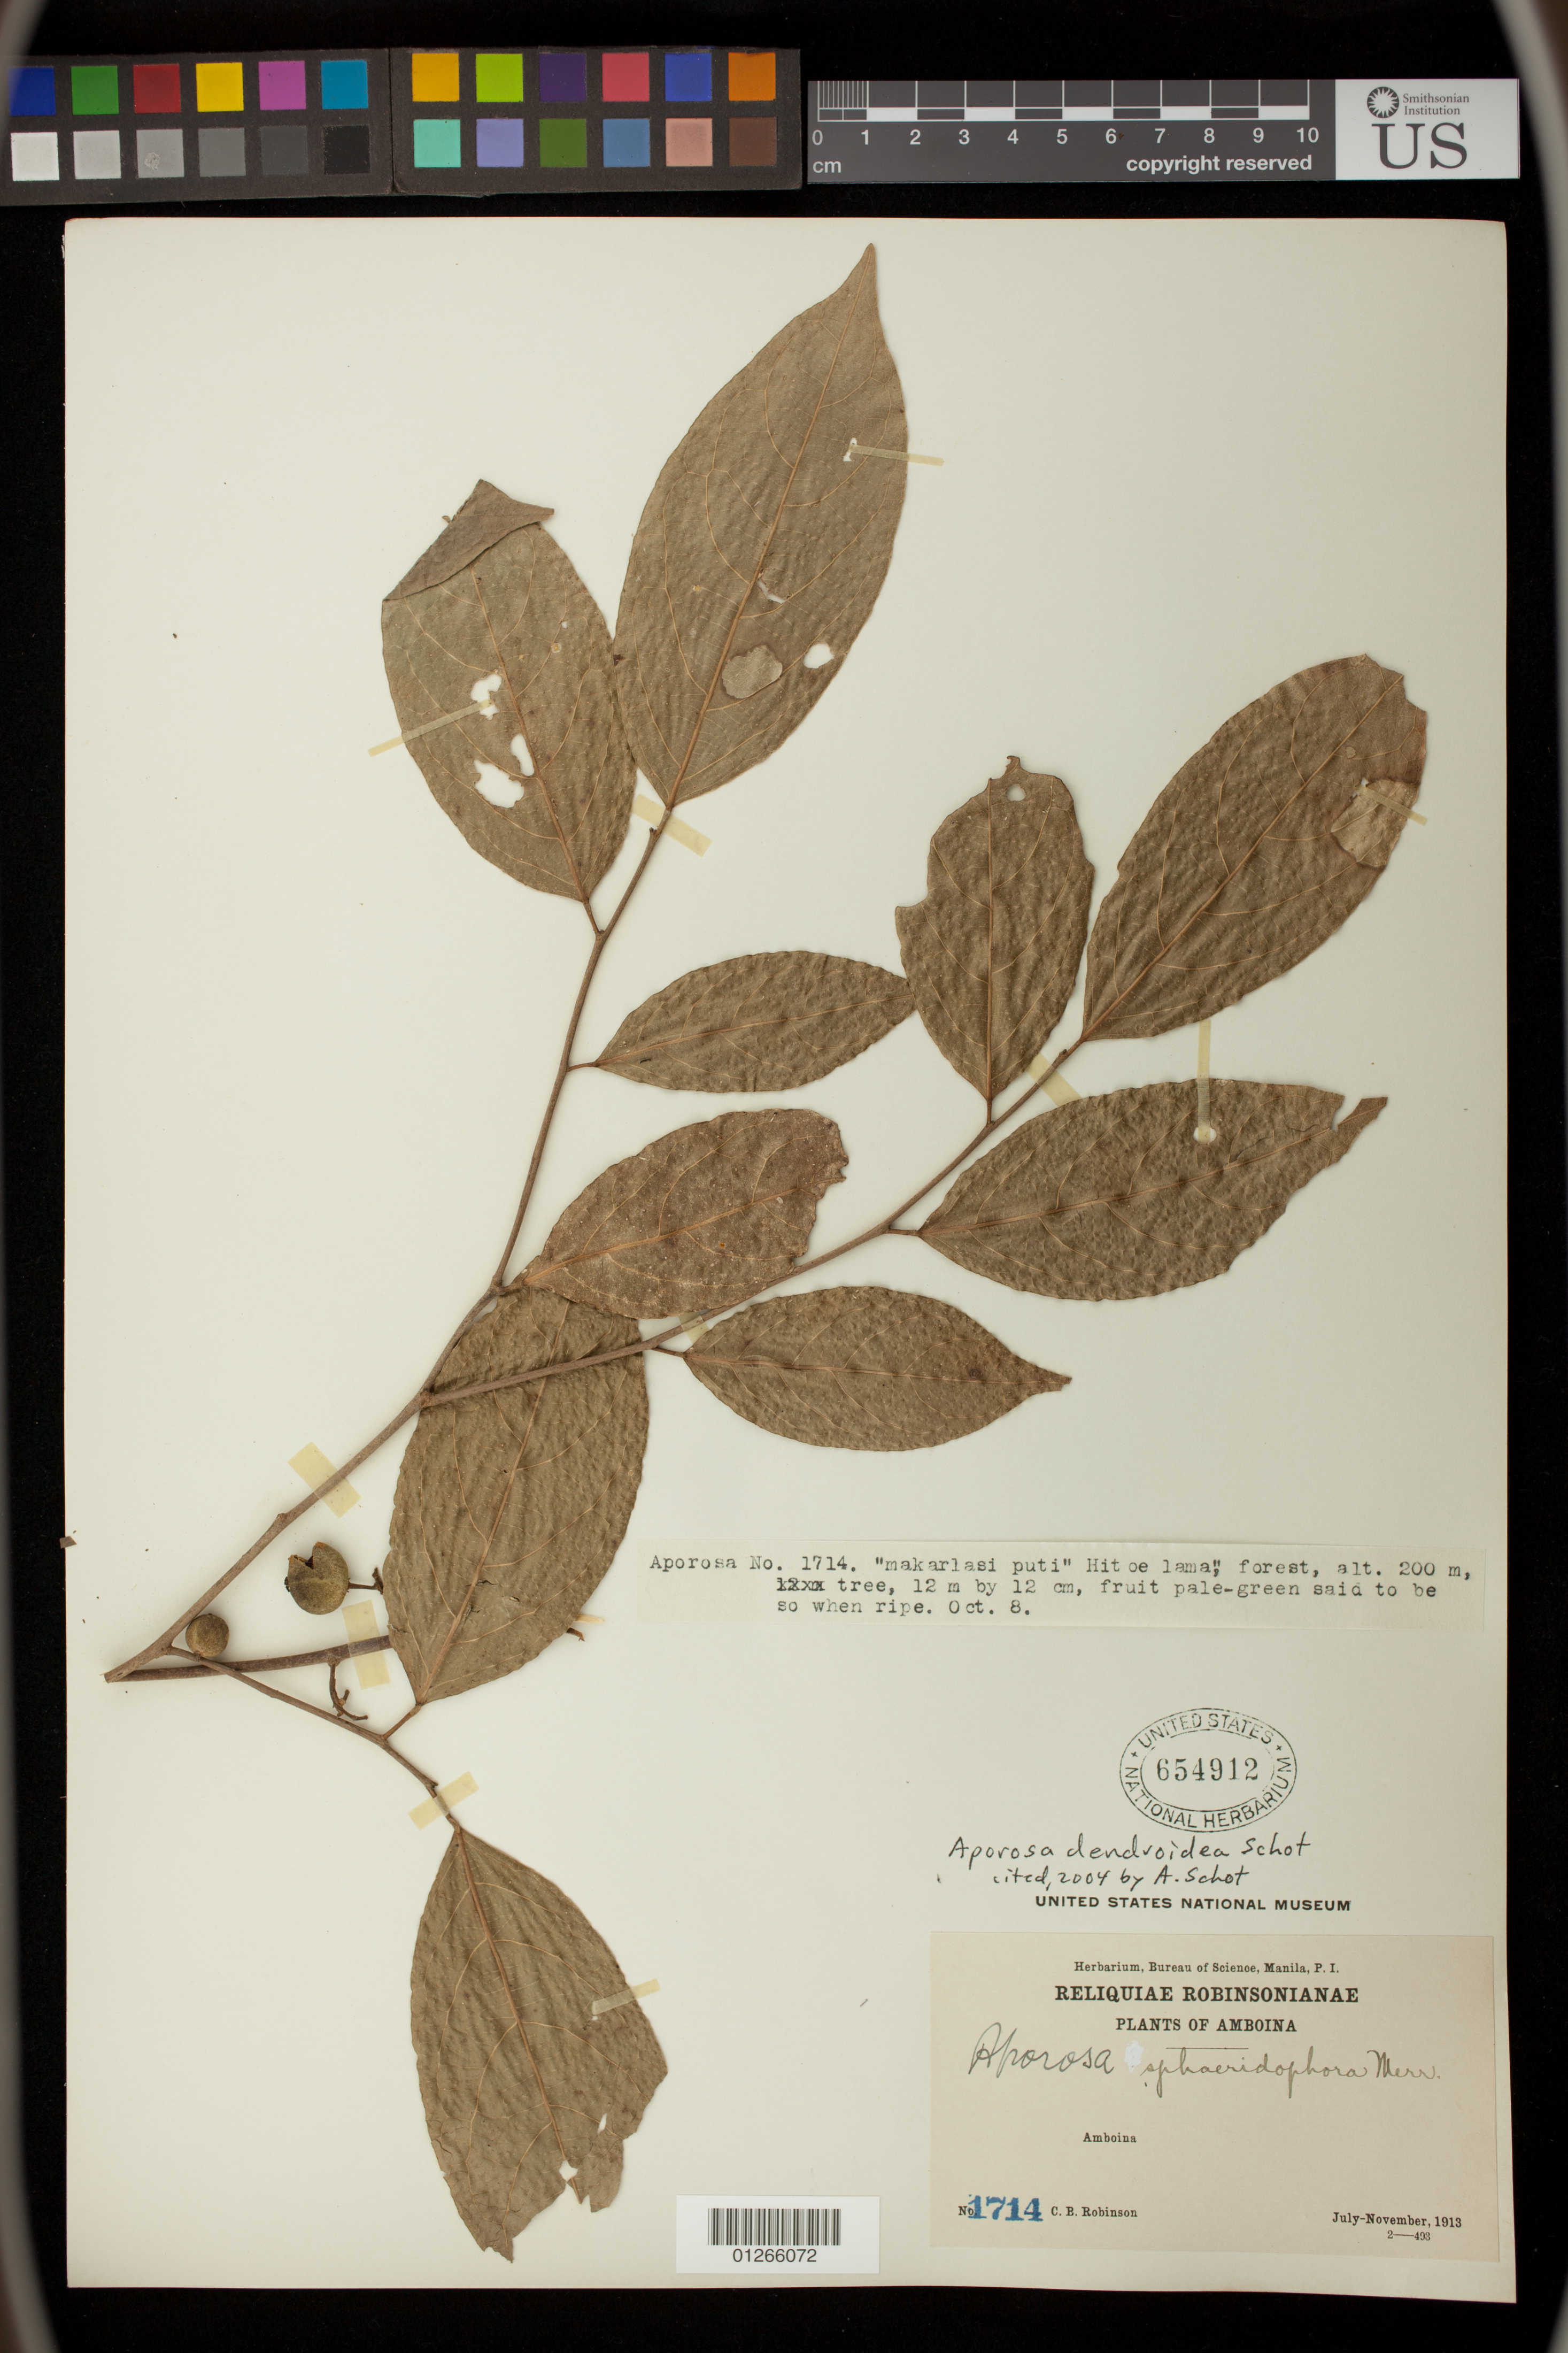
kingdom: Plantae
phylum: Tracheophyta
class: Magnoliopsida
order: Malpighiales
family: Phyllanthaceae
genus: Aporosa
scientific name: Aporosa dendroidea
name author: A. Schott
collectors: C. Robinson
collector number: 1714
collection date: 1913-07/1913-11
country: Philippines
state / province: National Capital Region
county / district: Manila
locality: makarlasi puti Hit oe lama, forest, alt. 200 m, tree, 12 m by 12 cm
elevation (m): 200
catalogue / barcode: US 654912